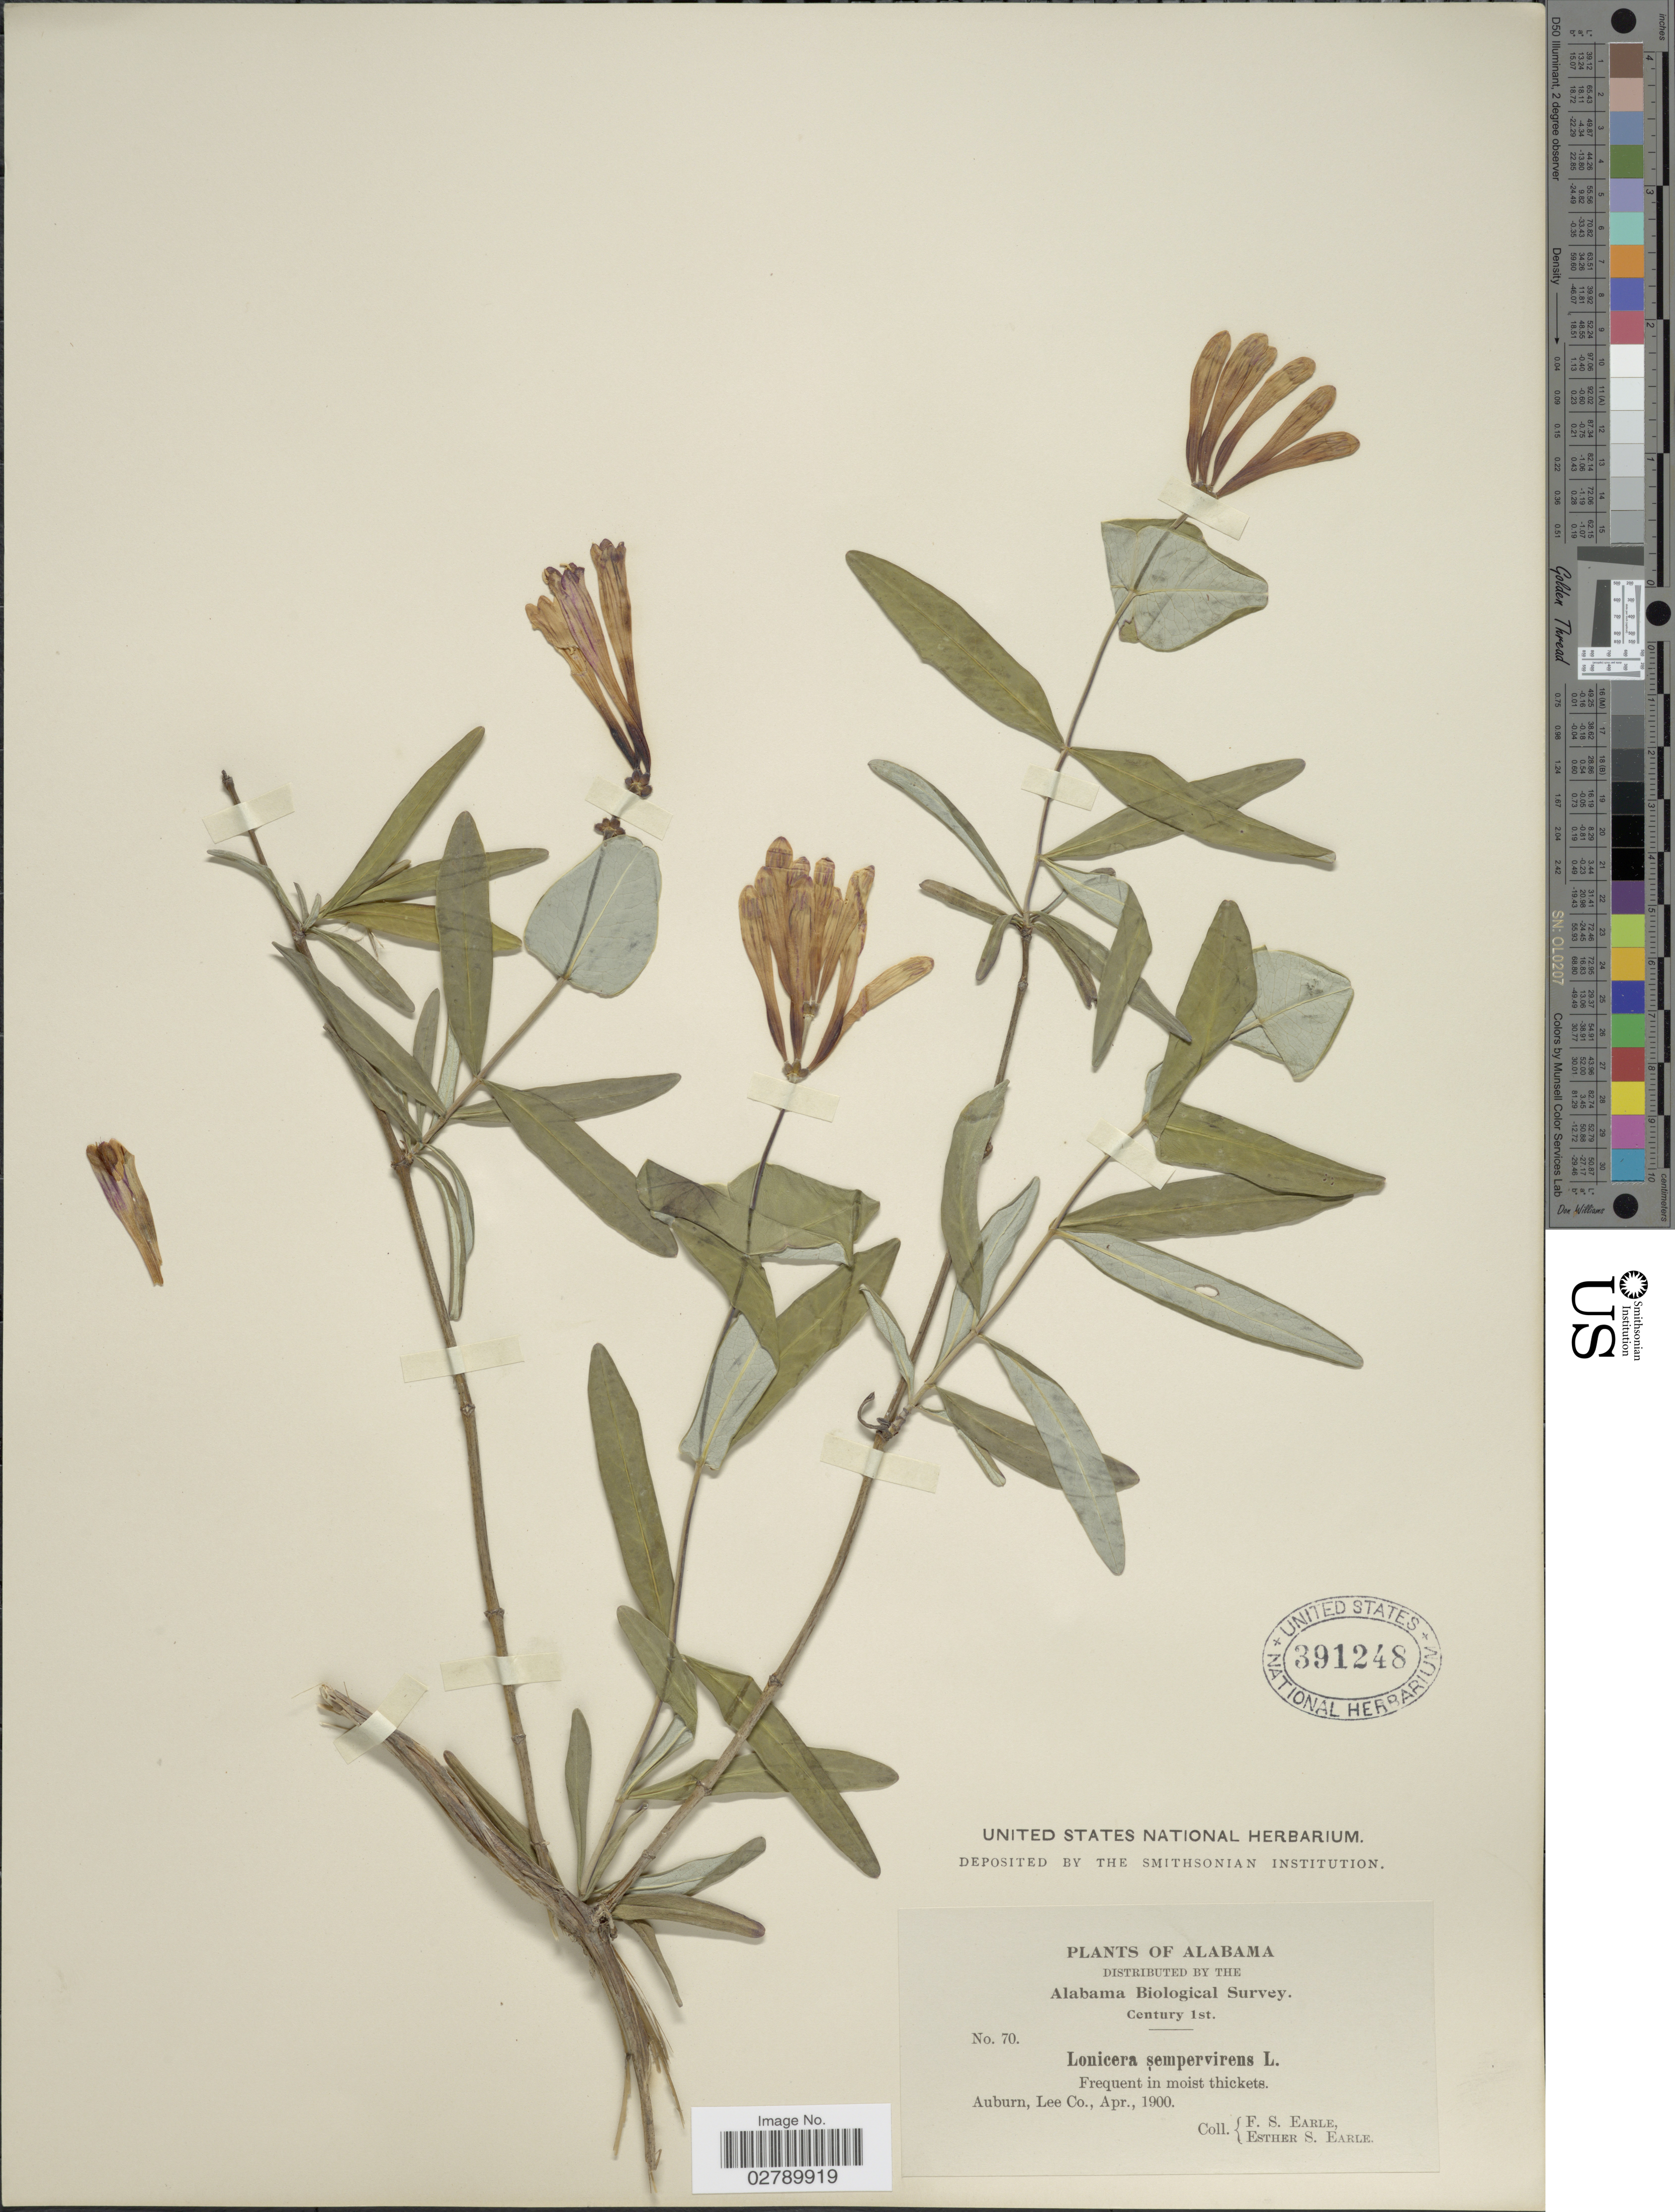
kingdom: Plantae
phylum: Tracheophyta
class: Magnoliopsida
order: Dipsacales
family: Caprifoliaceae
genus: Lonicera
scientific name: Lonicera sempervirens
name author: L.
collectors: F. S. Earle & E. S. Earle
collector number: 70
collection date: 1900-04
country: United States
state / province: Alabama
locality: Auburn, Lee Co.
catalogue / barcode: US 391248